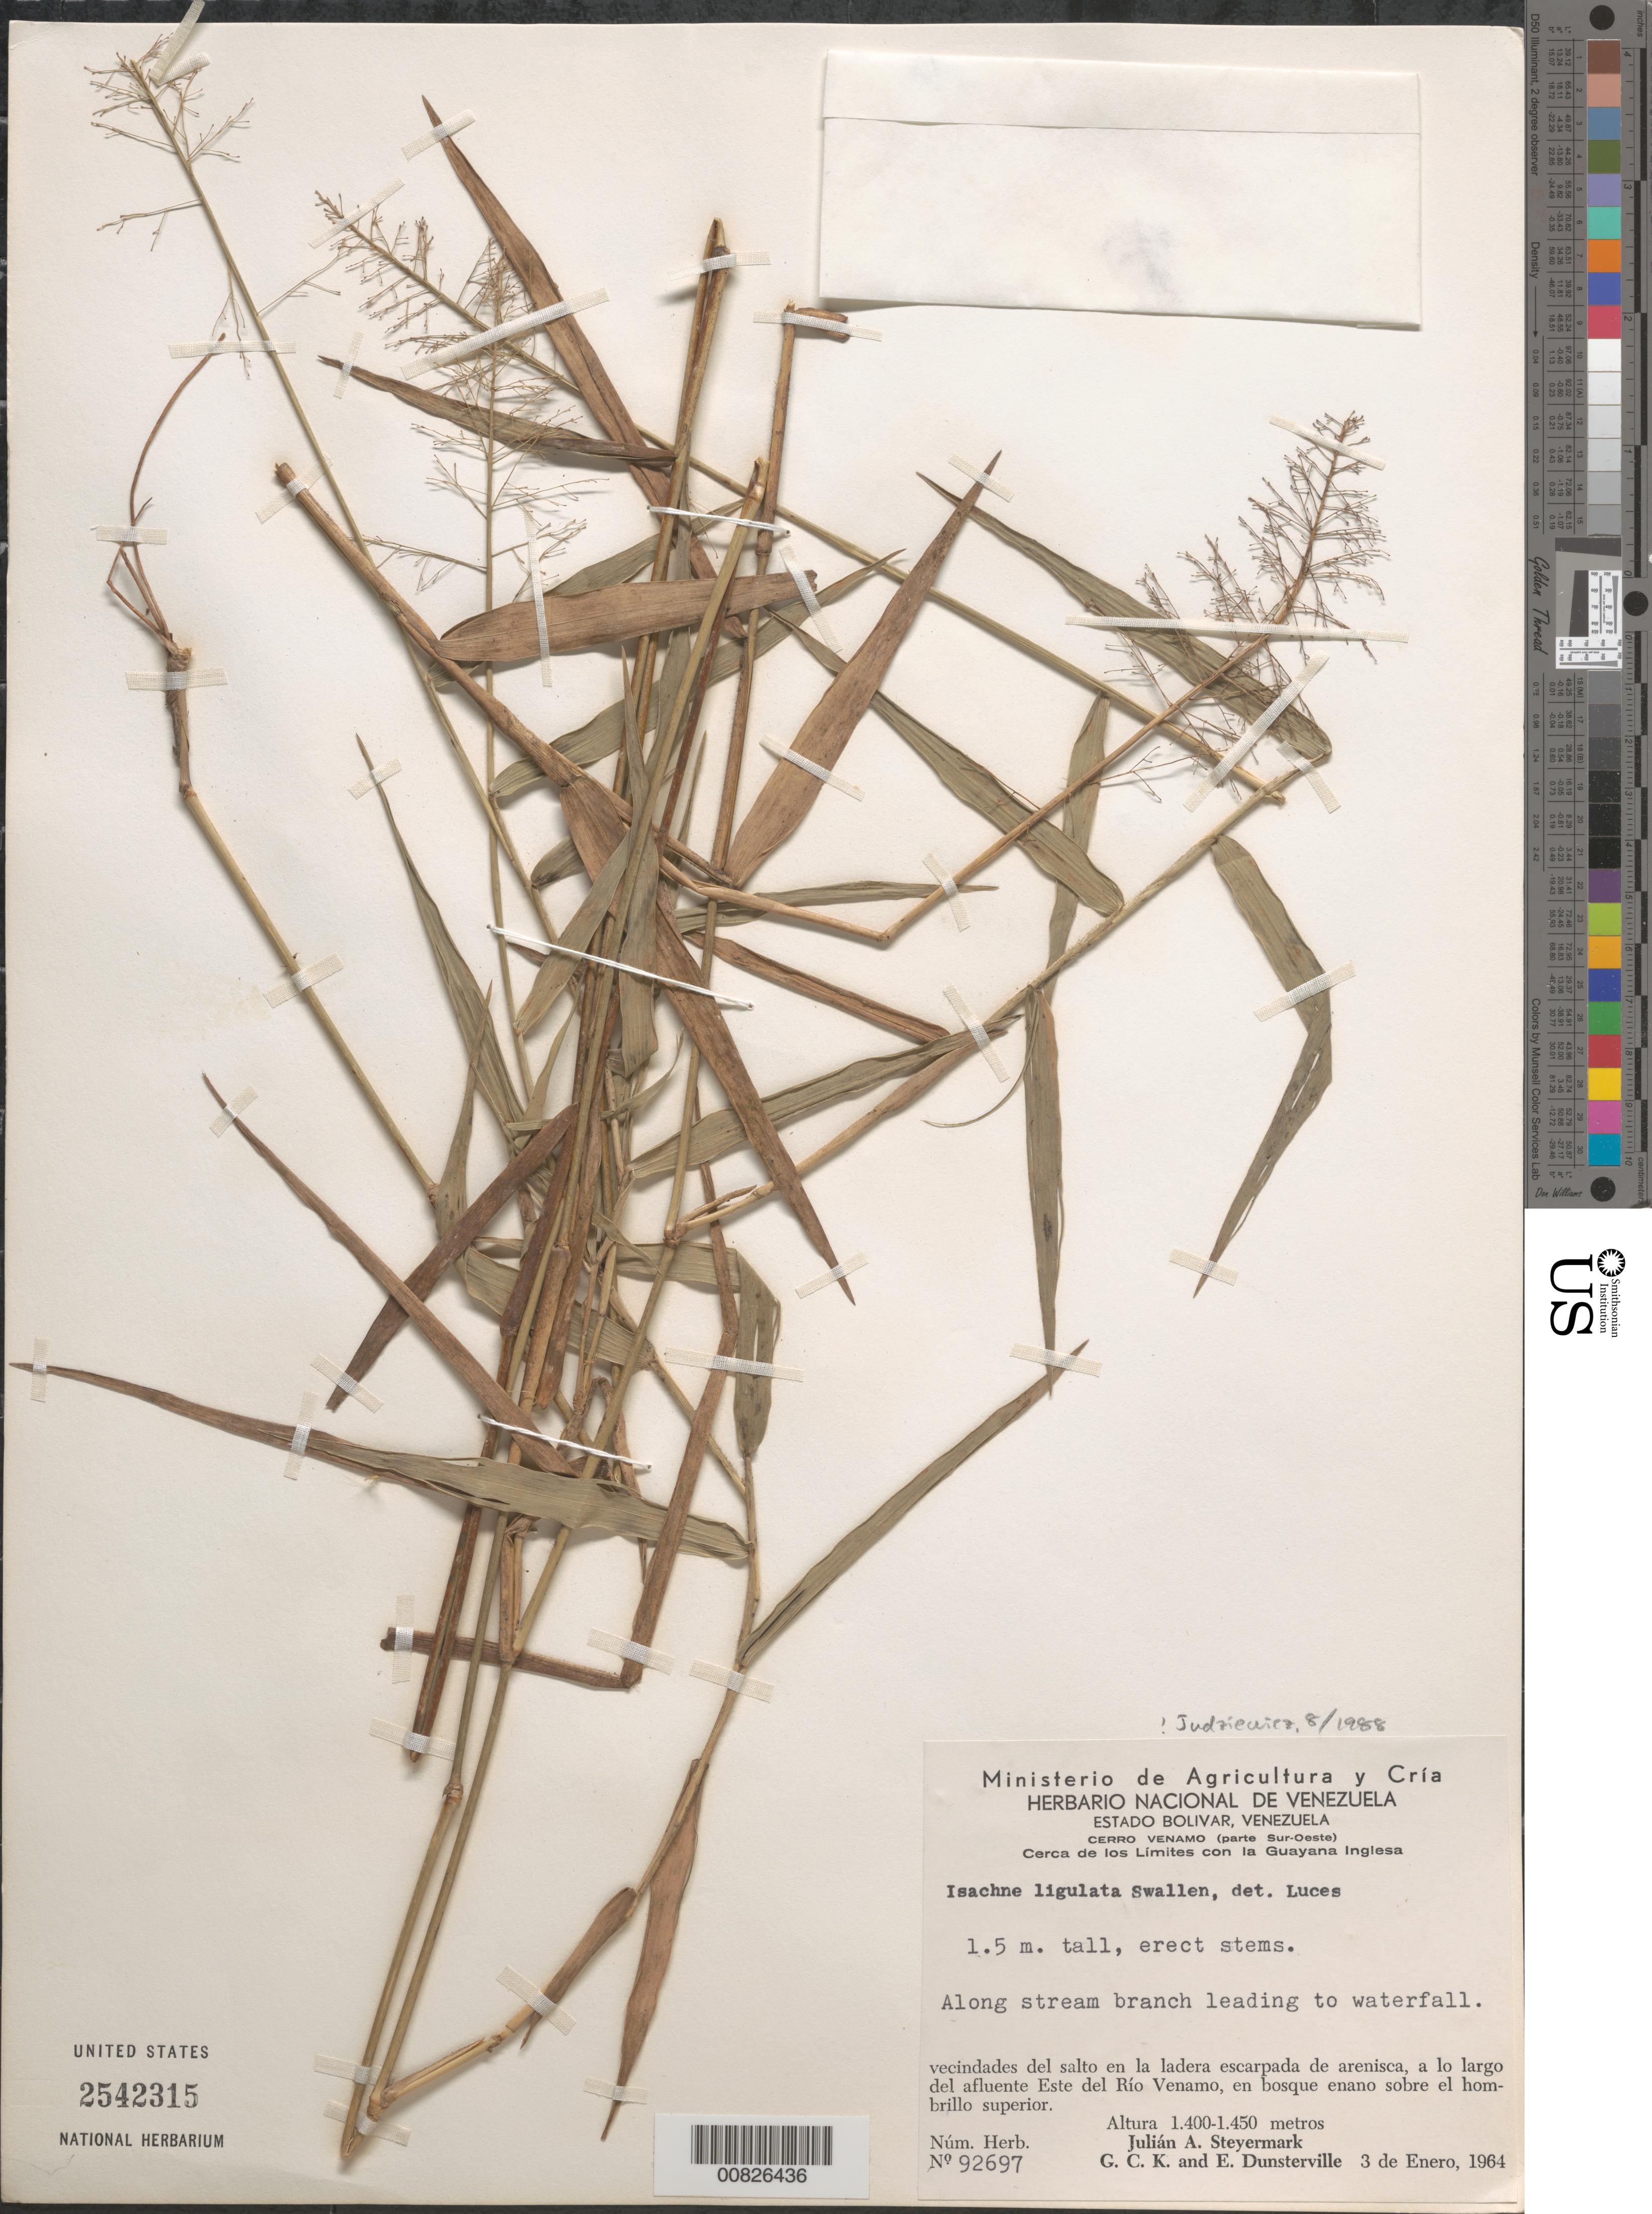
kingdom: Plantae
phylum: Tracheophyta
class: Liliopsida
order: Poales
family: Poaceae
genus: Isachne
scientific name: Isachne ligulata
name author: Swallen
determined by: Judziewicz, E. J.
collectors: J. Steyermark, G. C. K. Dunsterville & E. Dunsterville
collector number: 92697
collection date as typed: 3-Jan-64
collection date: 1964-01-03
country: Venezuela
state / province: Bolívar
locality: Cerro Venamo, a lo largo del afluente Este del Río Venamo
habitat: Along stream branch leading to waterfall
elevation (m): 1400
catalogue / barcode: US 2542315